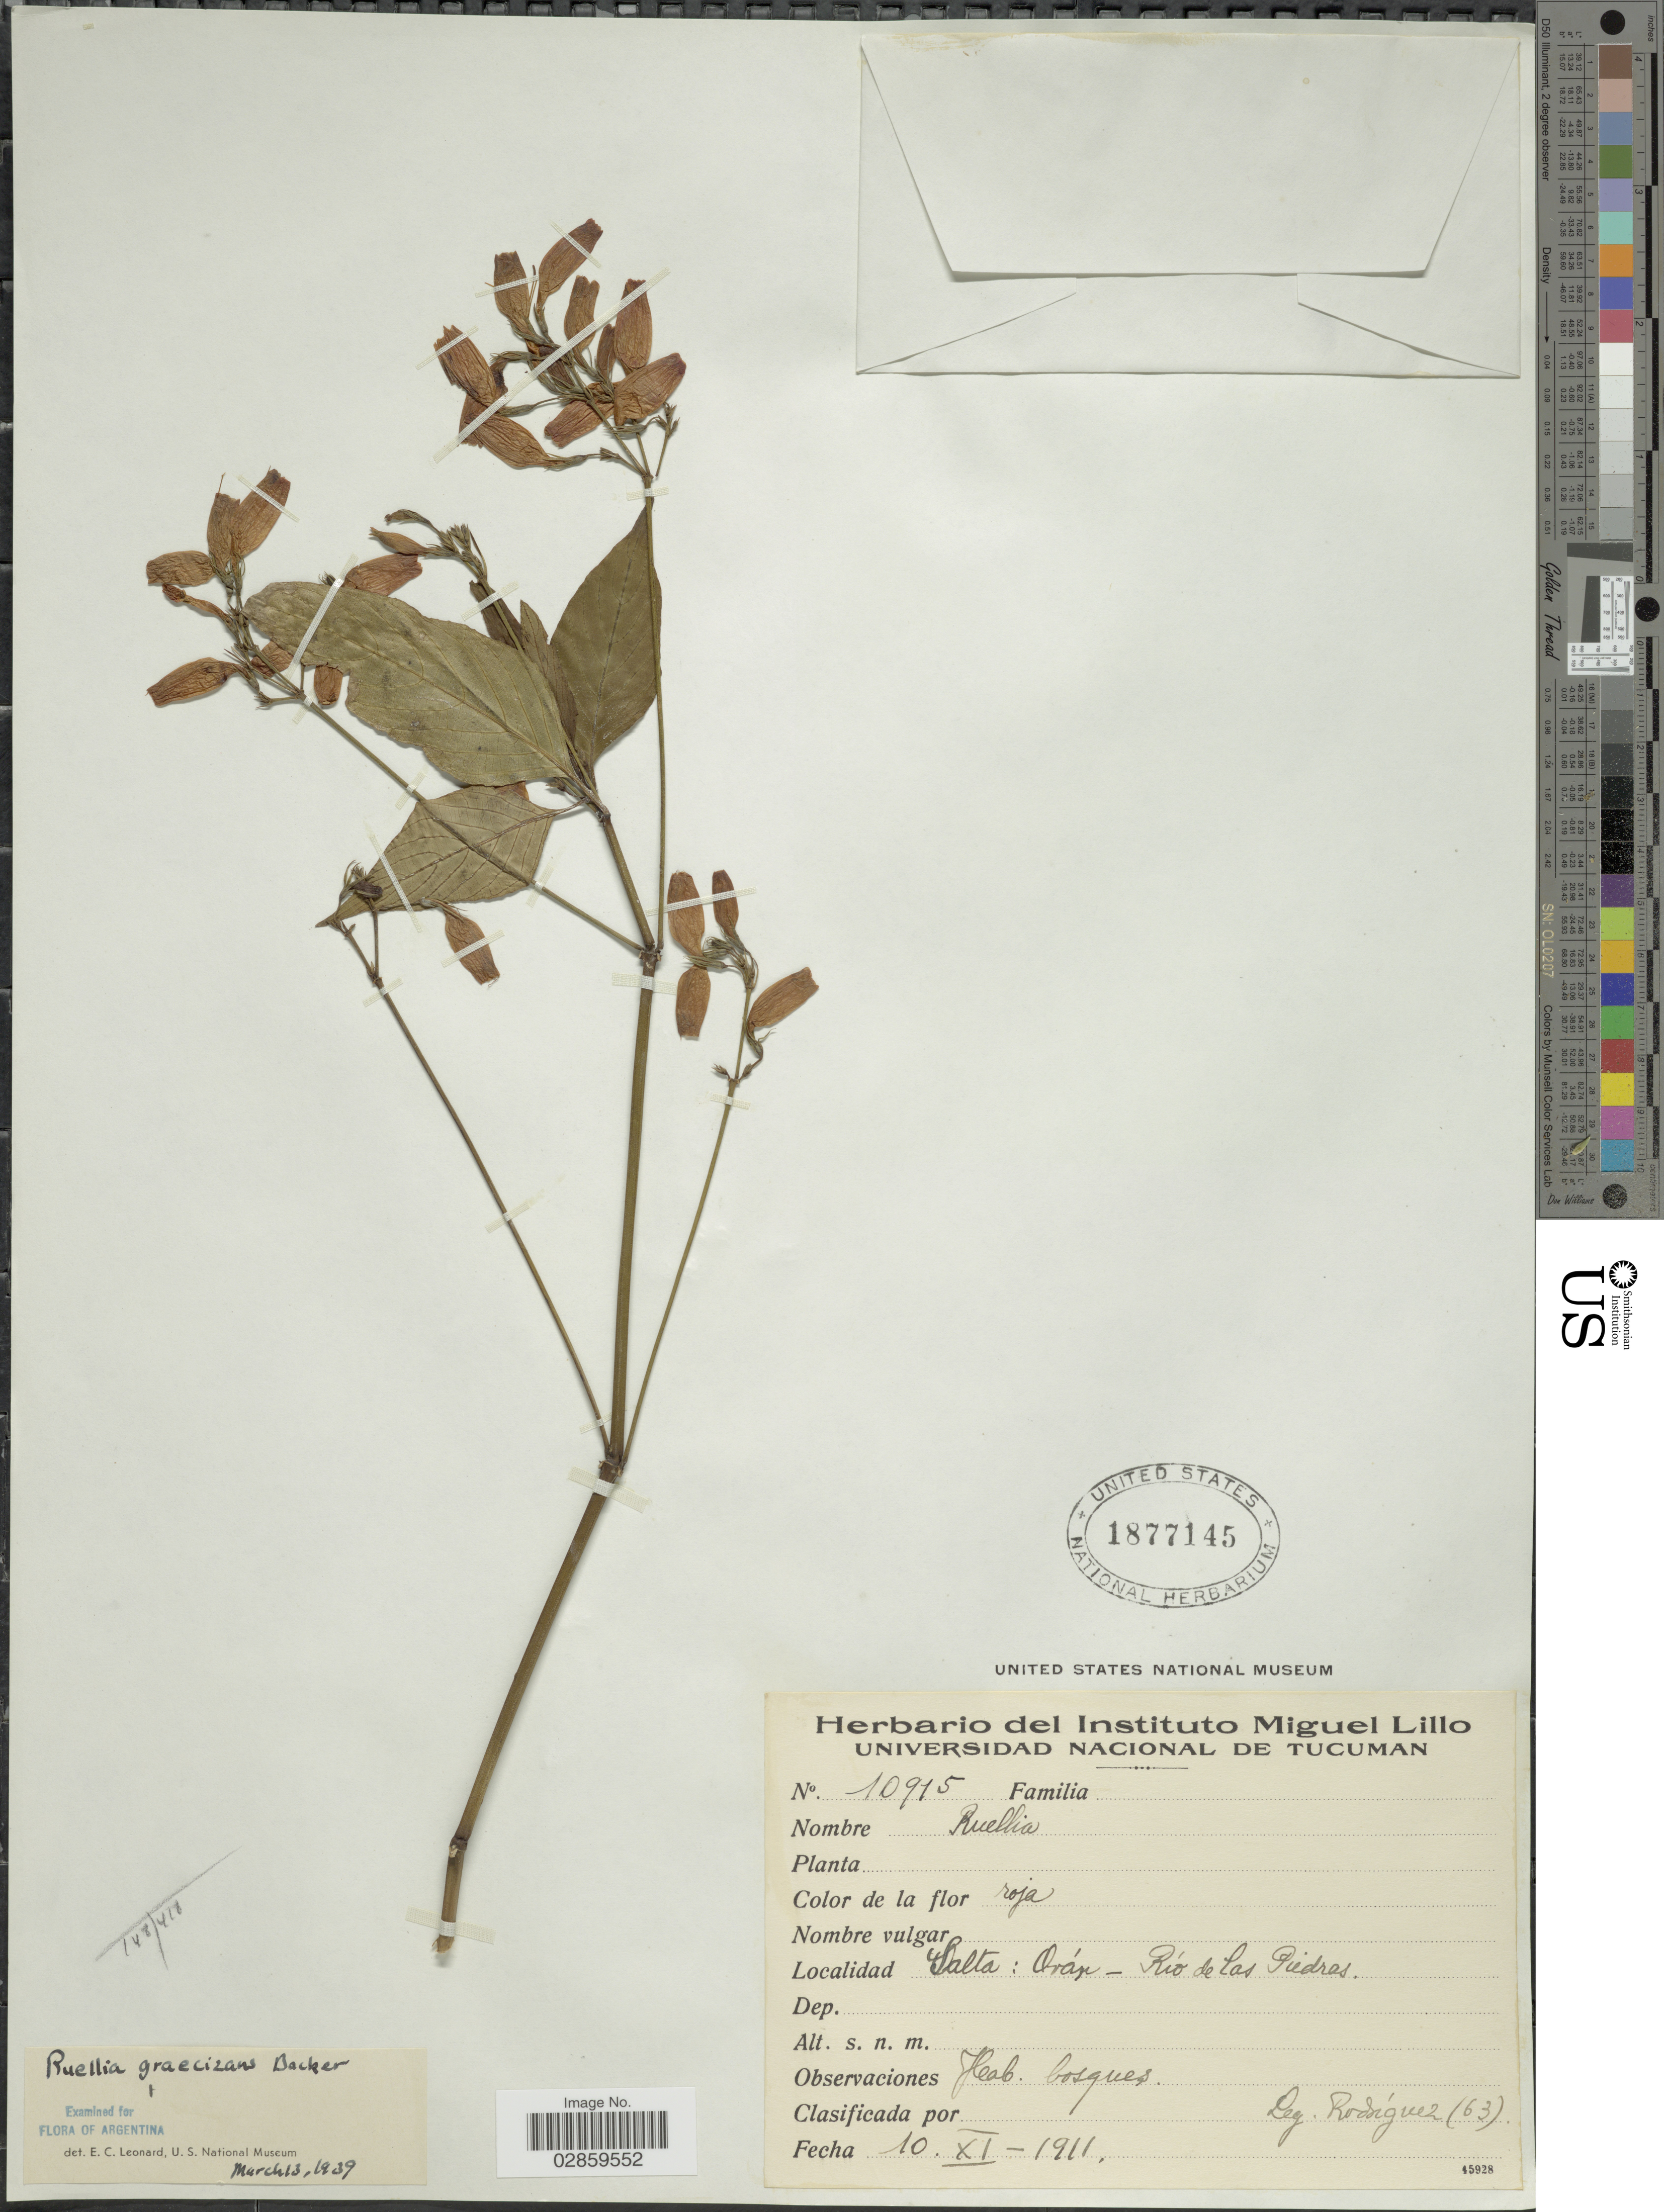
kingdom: Plantae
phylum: Tracheophyta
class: Magnoliopsida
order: Lamiales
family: Acanthaceae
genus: Ruellia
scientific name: Ruellia brevifolia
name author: (Pohl) C. Ezcurra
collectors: Rodriguez, --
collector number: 63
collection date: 1911-11-10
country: Argentina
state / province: Salta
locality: Orán - Río de las Piedras.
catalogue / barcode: US 1877145